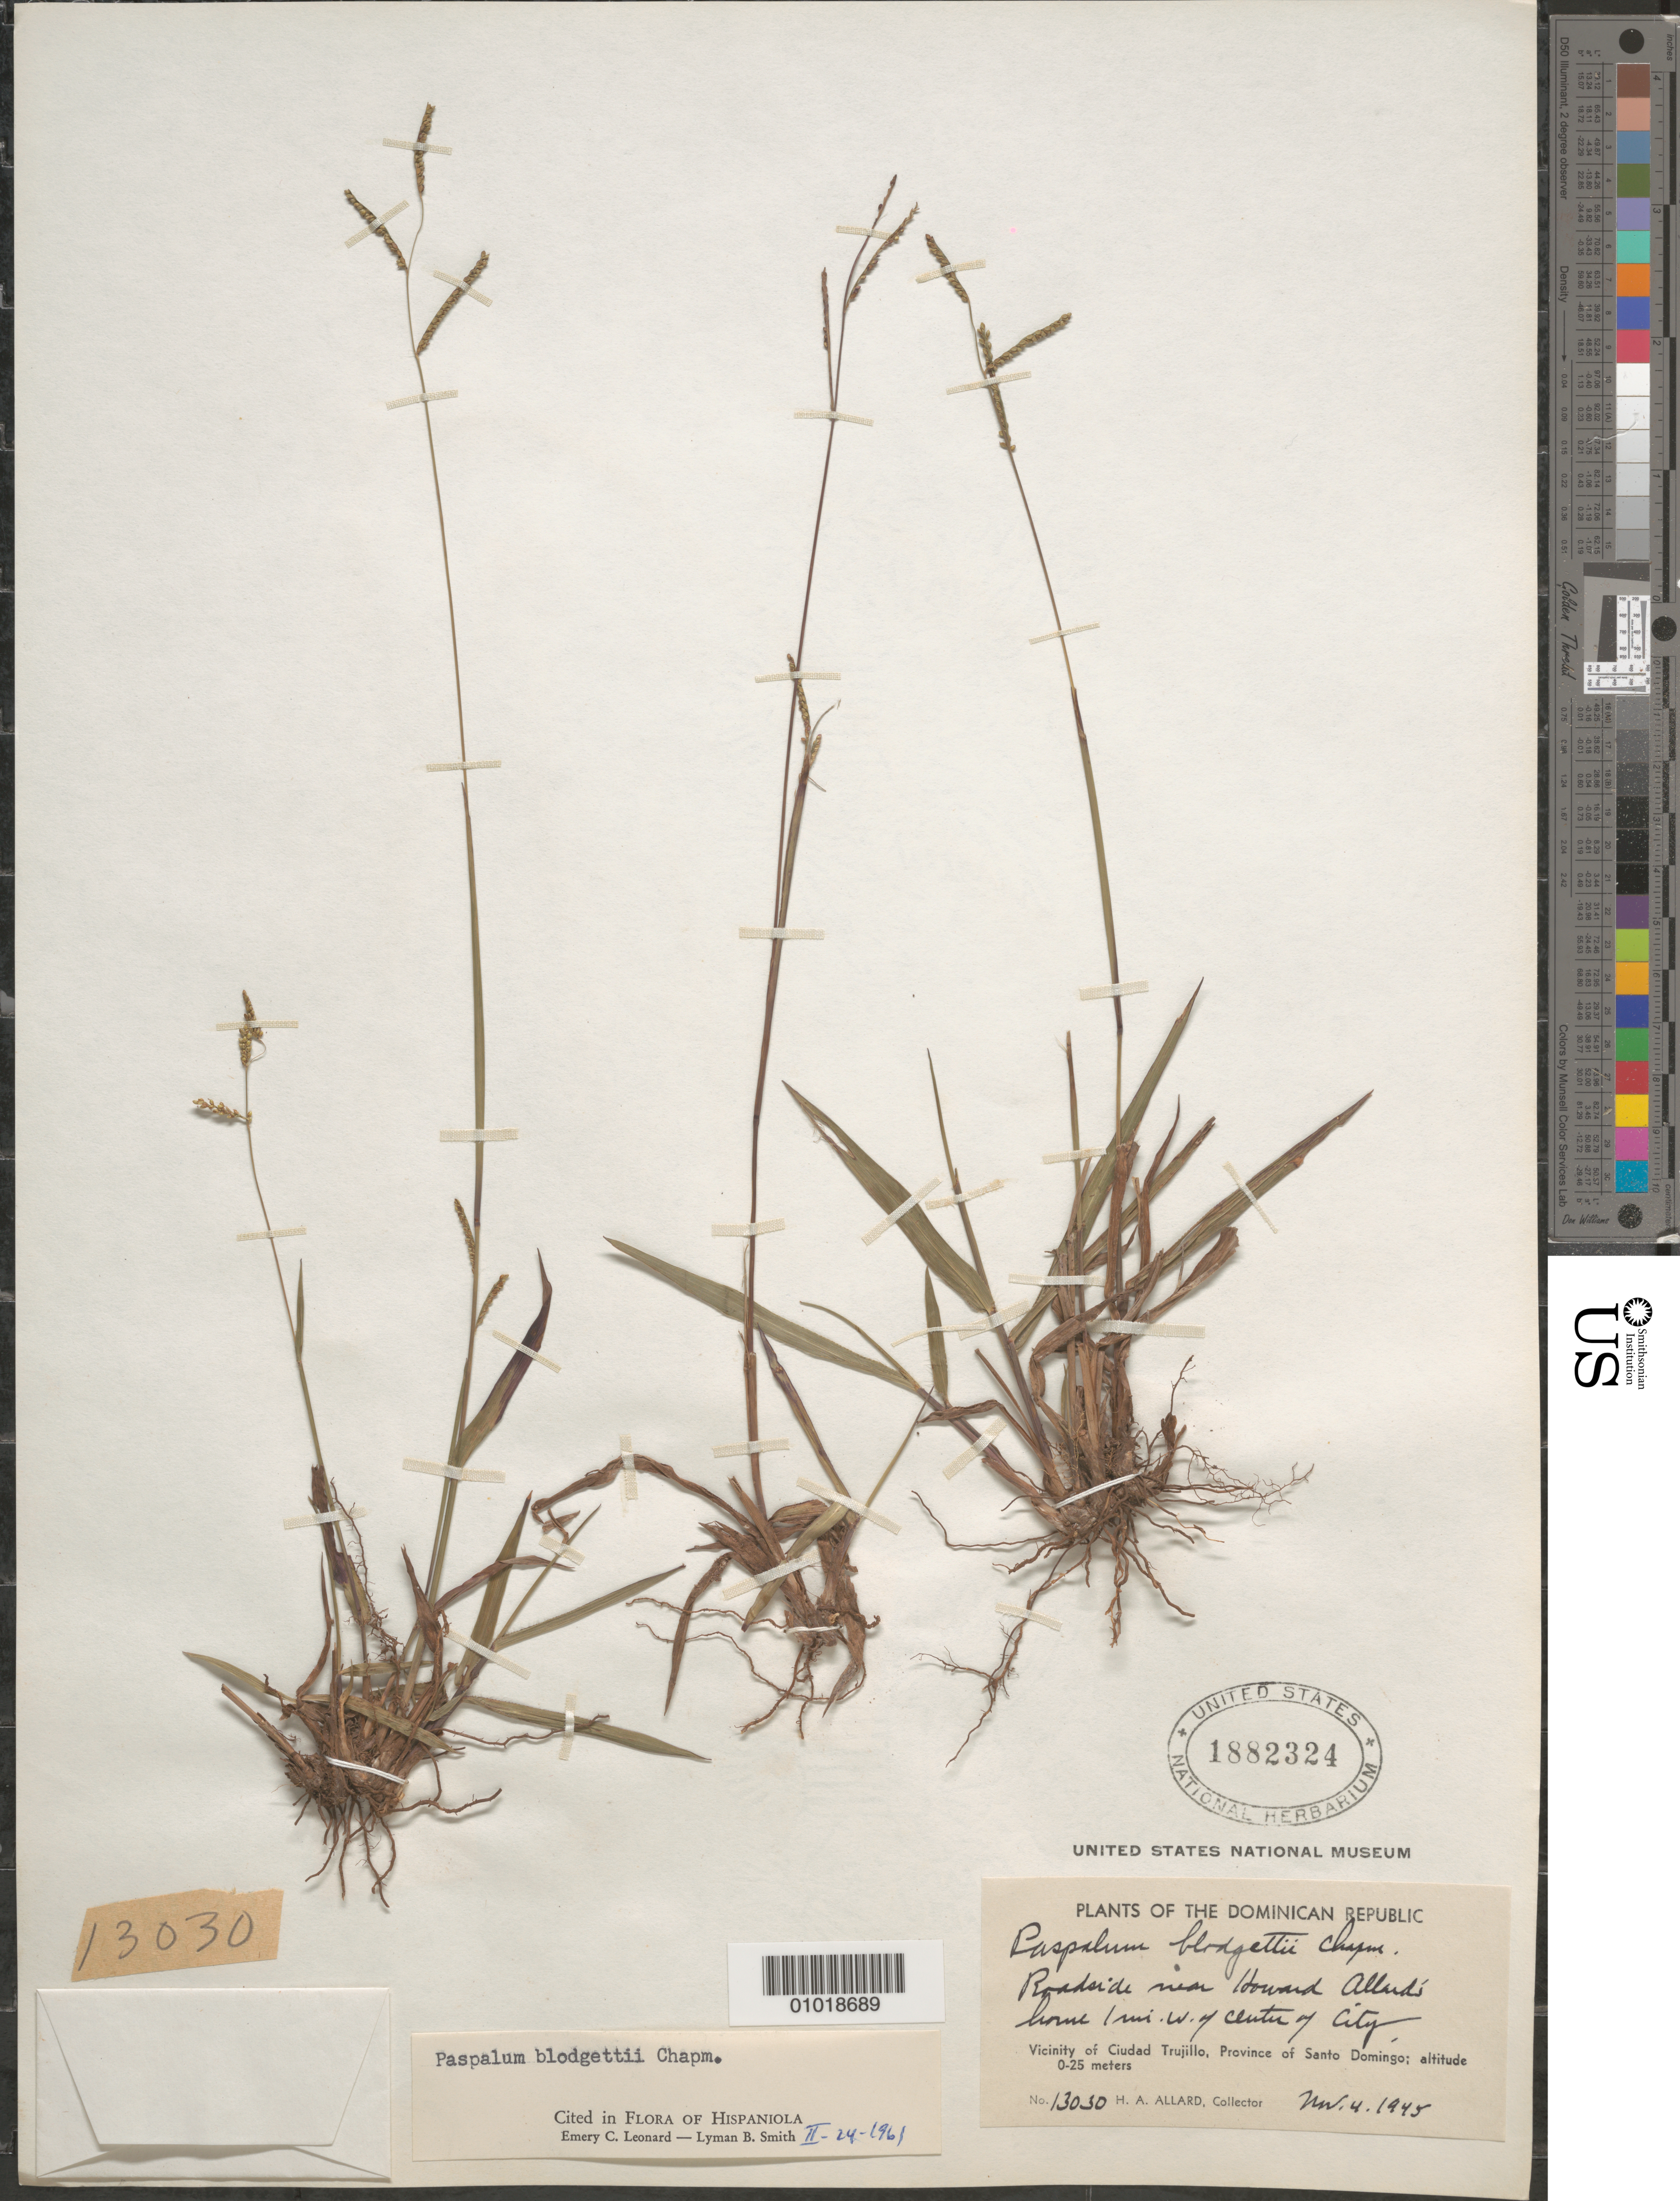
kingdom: Plantae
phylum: Tracheophyta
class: Liliopsida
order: Poales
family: Poaceae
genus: Paspalum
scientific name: Paspalum blodgettii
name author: Chapm.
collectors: H. A. Allard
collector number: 13050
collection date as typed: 04 Nov 1945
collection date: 1945-11-04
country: Dominican Republic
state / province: Distrito Nacional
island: Hispaniola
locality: Vic. of Ciudad Trujillo, Prov. of Santo Domingo, Road side near Howard Allard's home 1 mi W of center of city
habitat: roadside near home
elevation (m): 0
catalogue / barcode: US 1882324